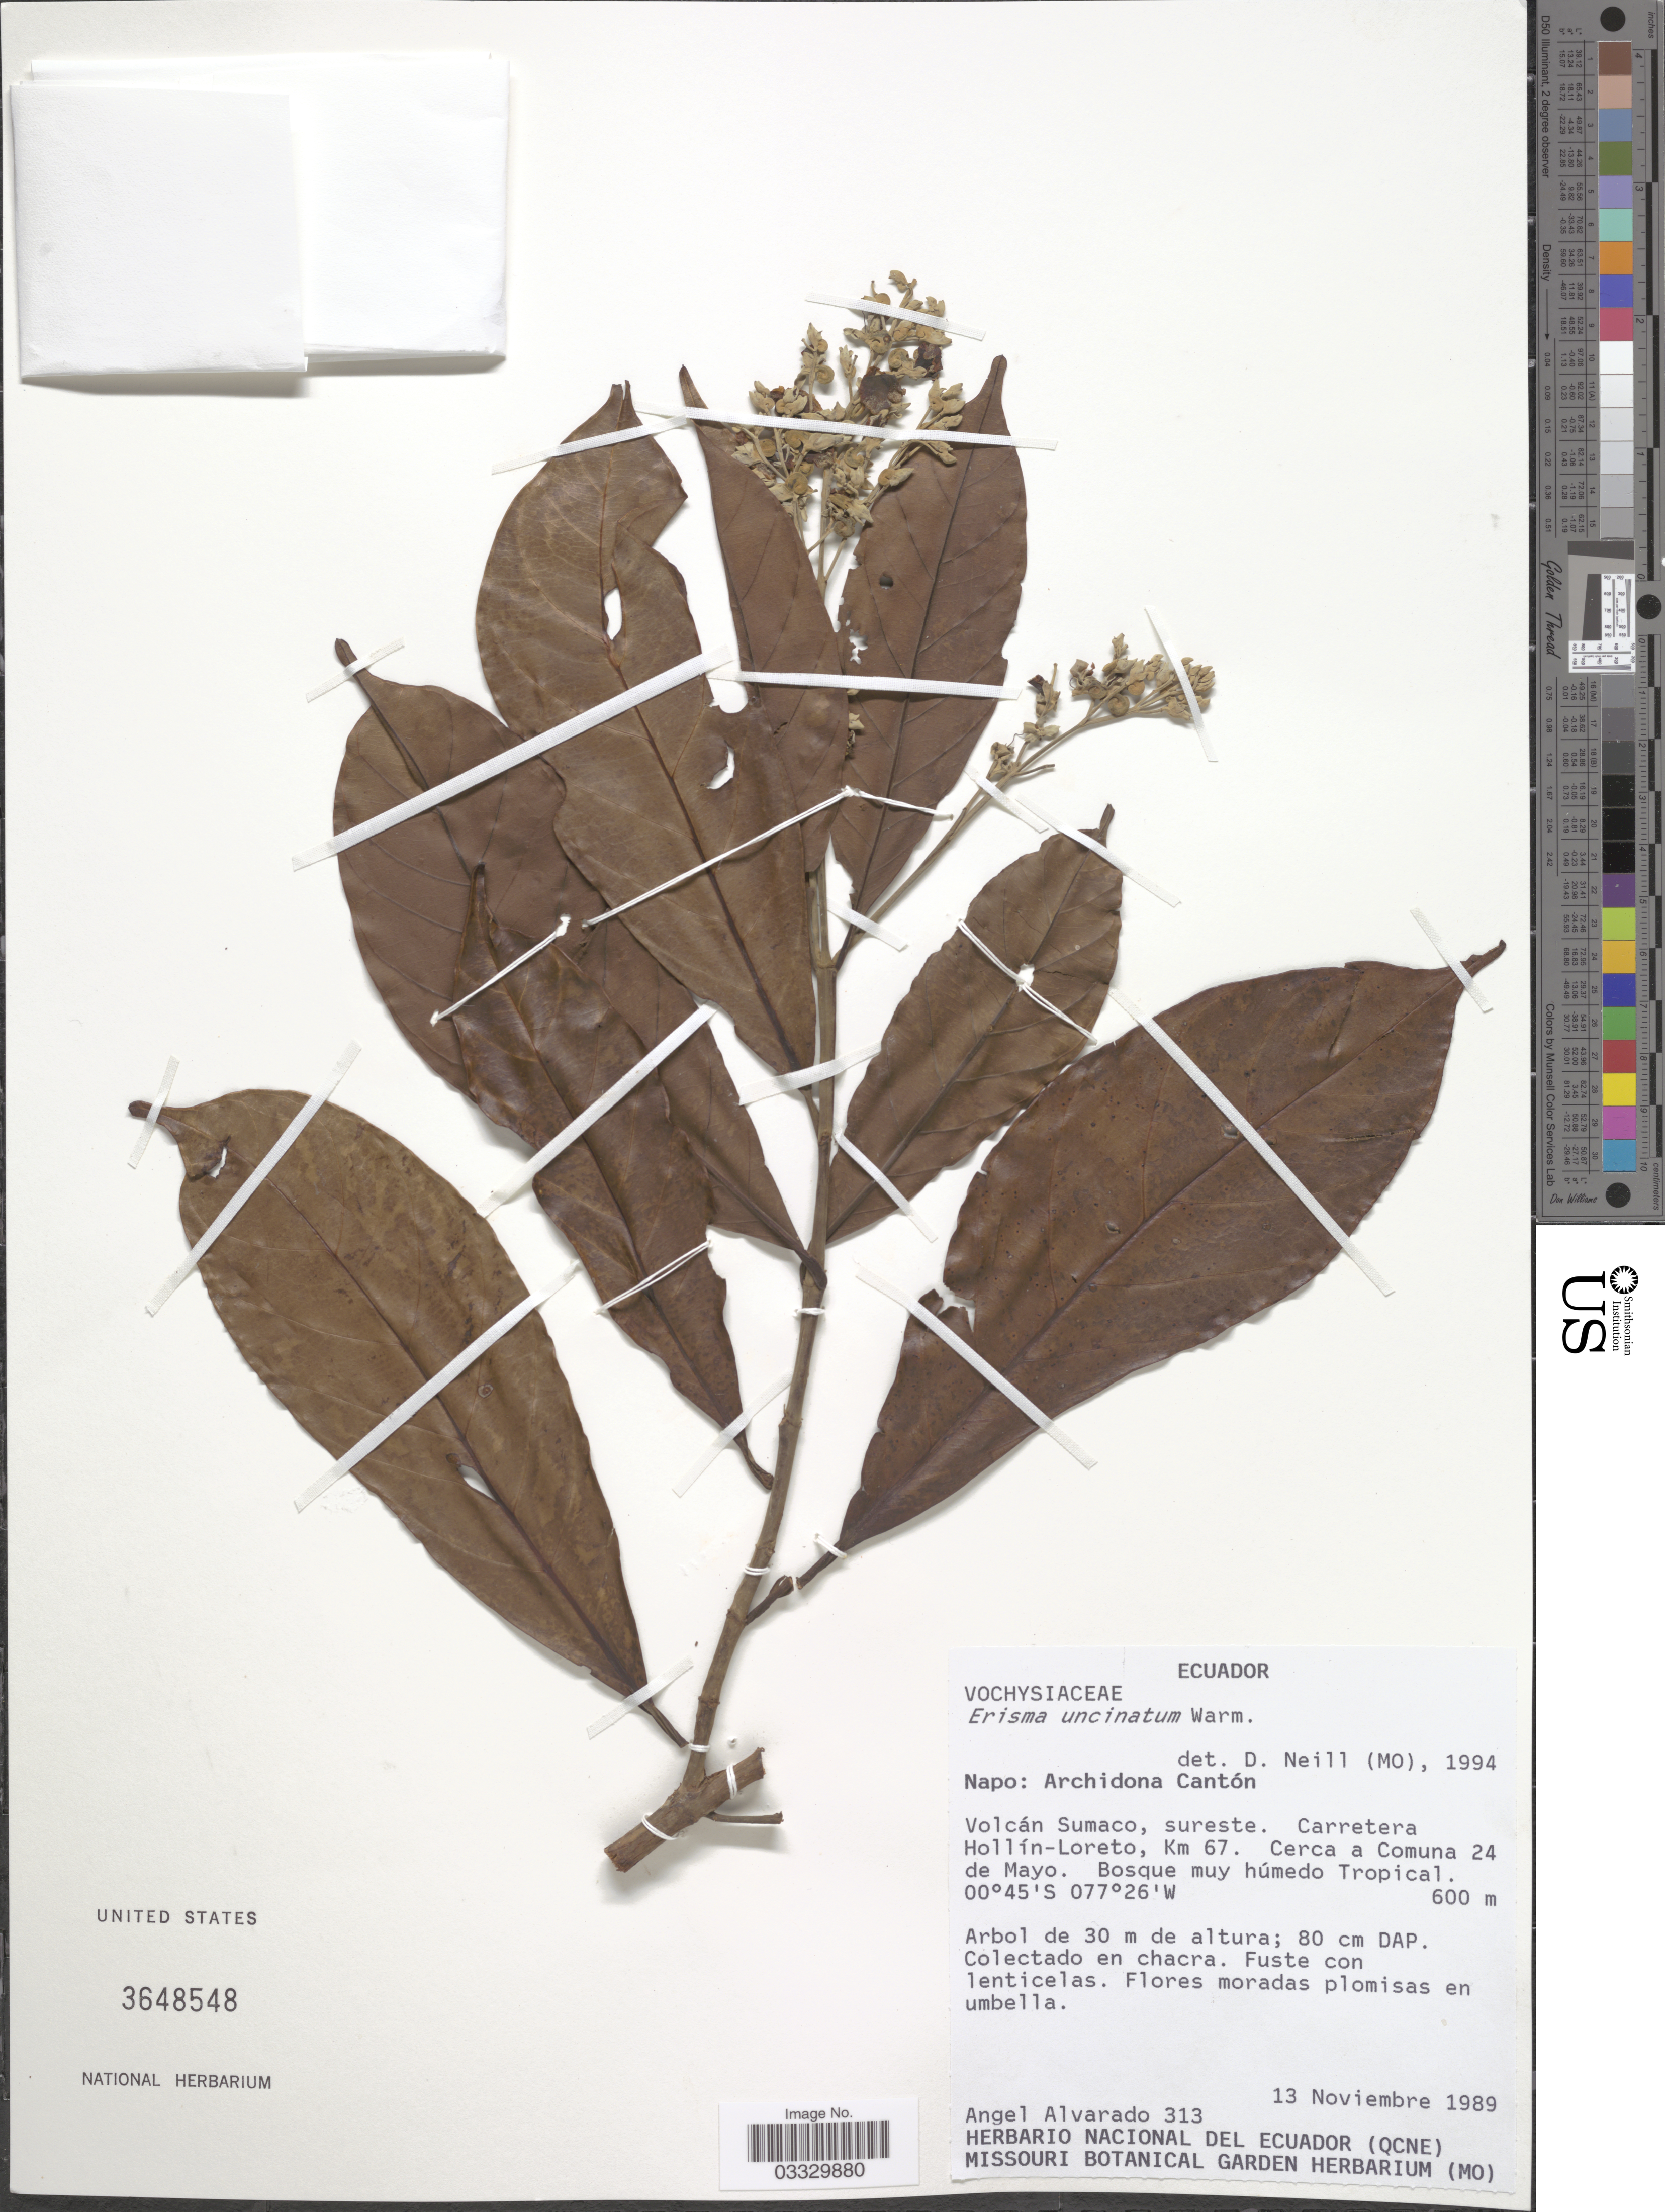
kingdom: Plantae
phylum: Tracheophyta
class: Magnoliopsida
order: Myrtales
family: Vochysiaceae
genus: Erisma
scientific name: Erisma uncinatum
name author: Warm.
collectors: A. Alvarado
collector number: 313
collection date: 1989-11-13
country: Ecuador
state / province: Napo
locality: Archidona Cantón. Volcán Sumaco, sureste. Carretera Hollín-Loreto, Km 67. Cerca a Comuna 24 de Mayo.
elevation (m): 600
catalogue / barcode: US 3648548